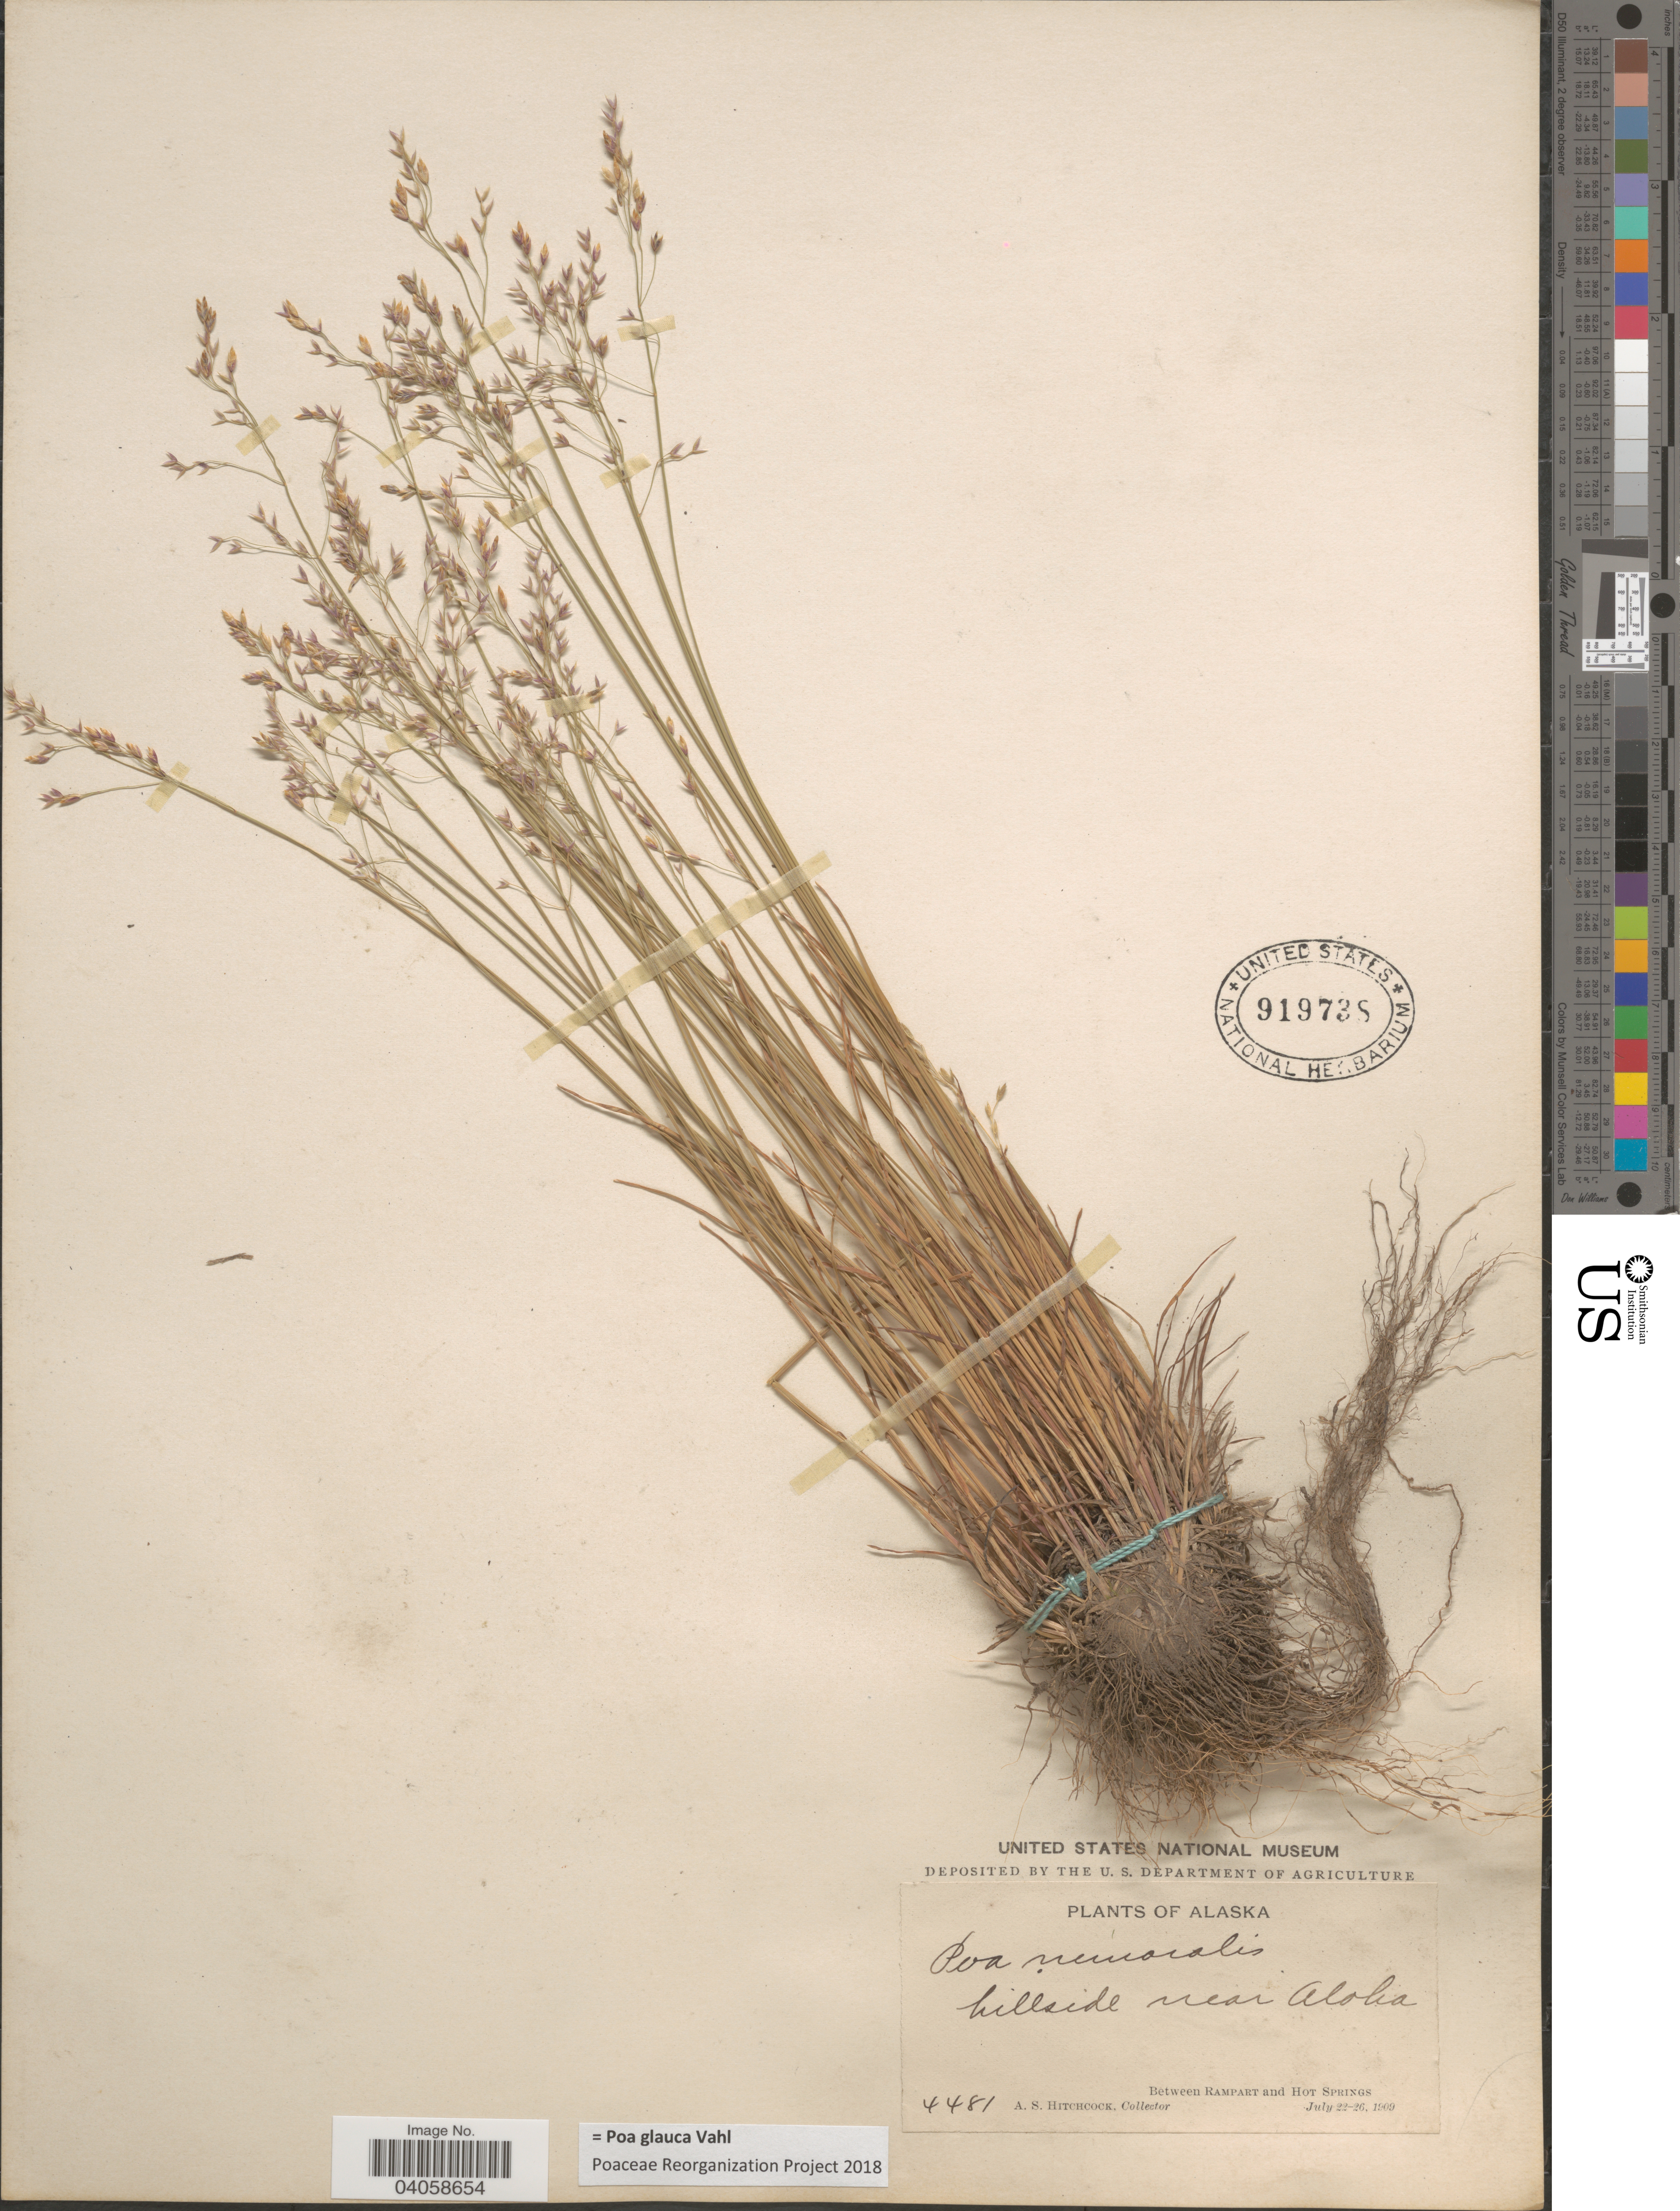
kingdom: Plantae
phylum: Tracheophyta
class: Liliopsida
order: Poales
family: Poaceae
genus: Poa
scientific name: Poa glauca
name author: Vahl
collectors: A. S. Hitchcock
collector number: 4481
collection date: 1909-07-22/1909-07-26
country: United States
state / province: Alaska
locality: Hillside near Aloha. Between Rampart and Hot Springs.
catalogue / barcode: US 919785